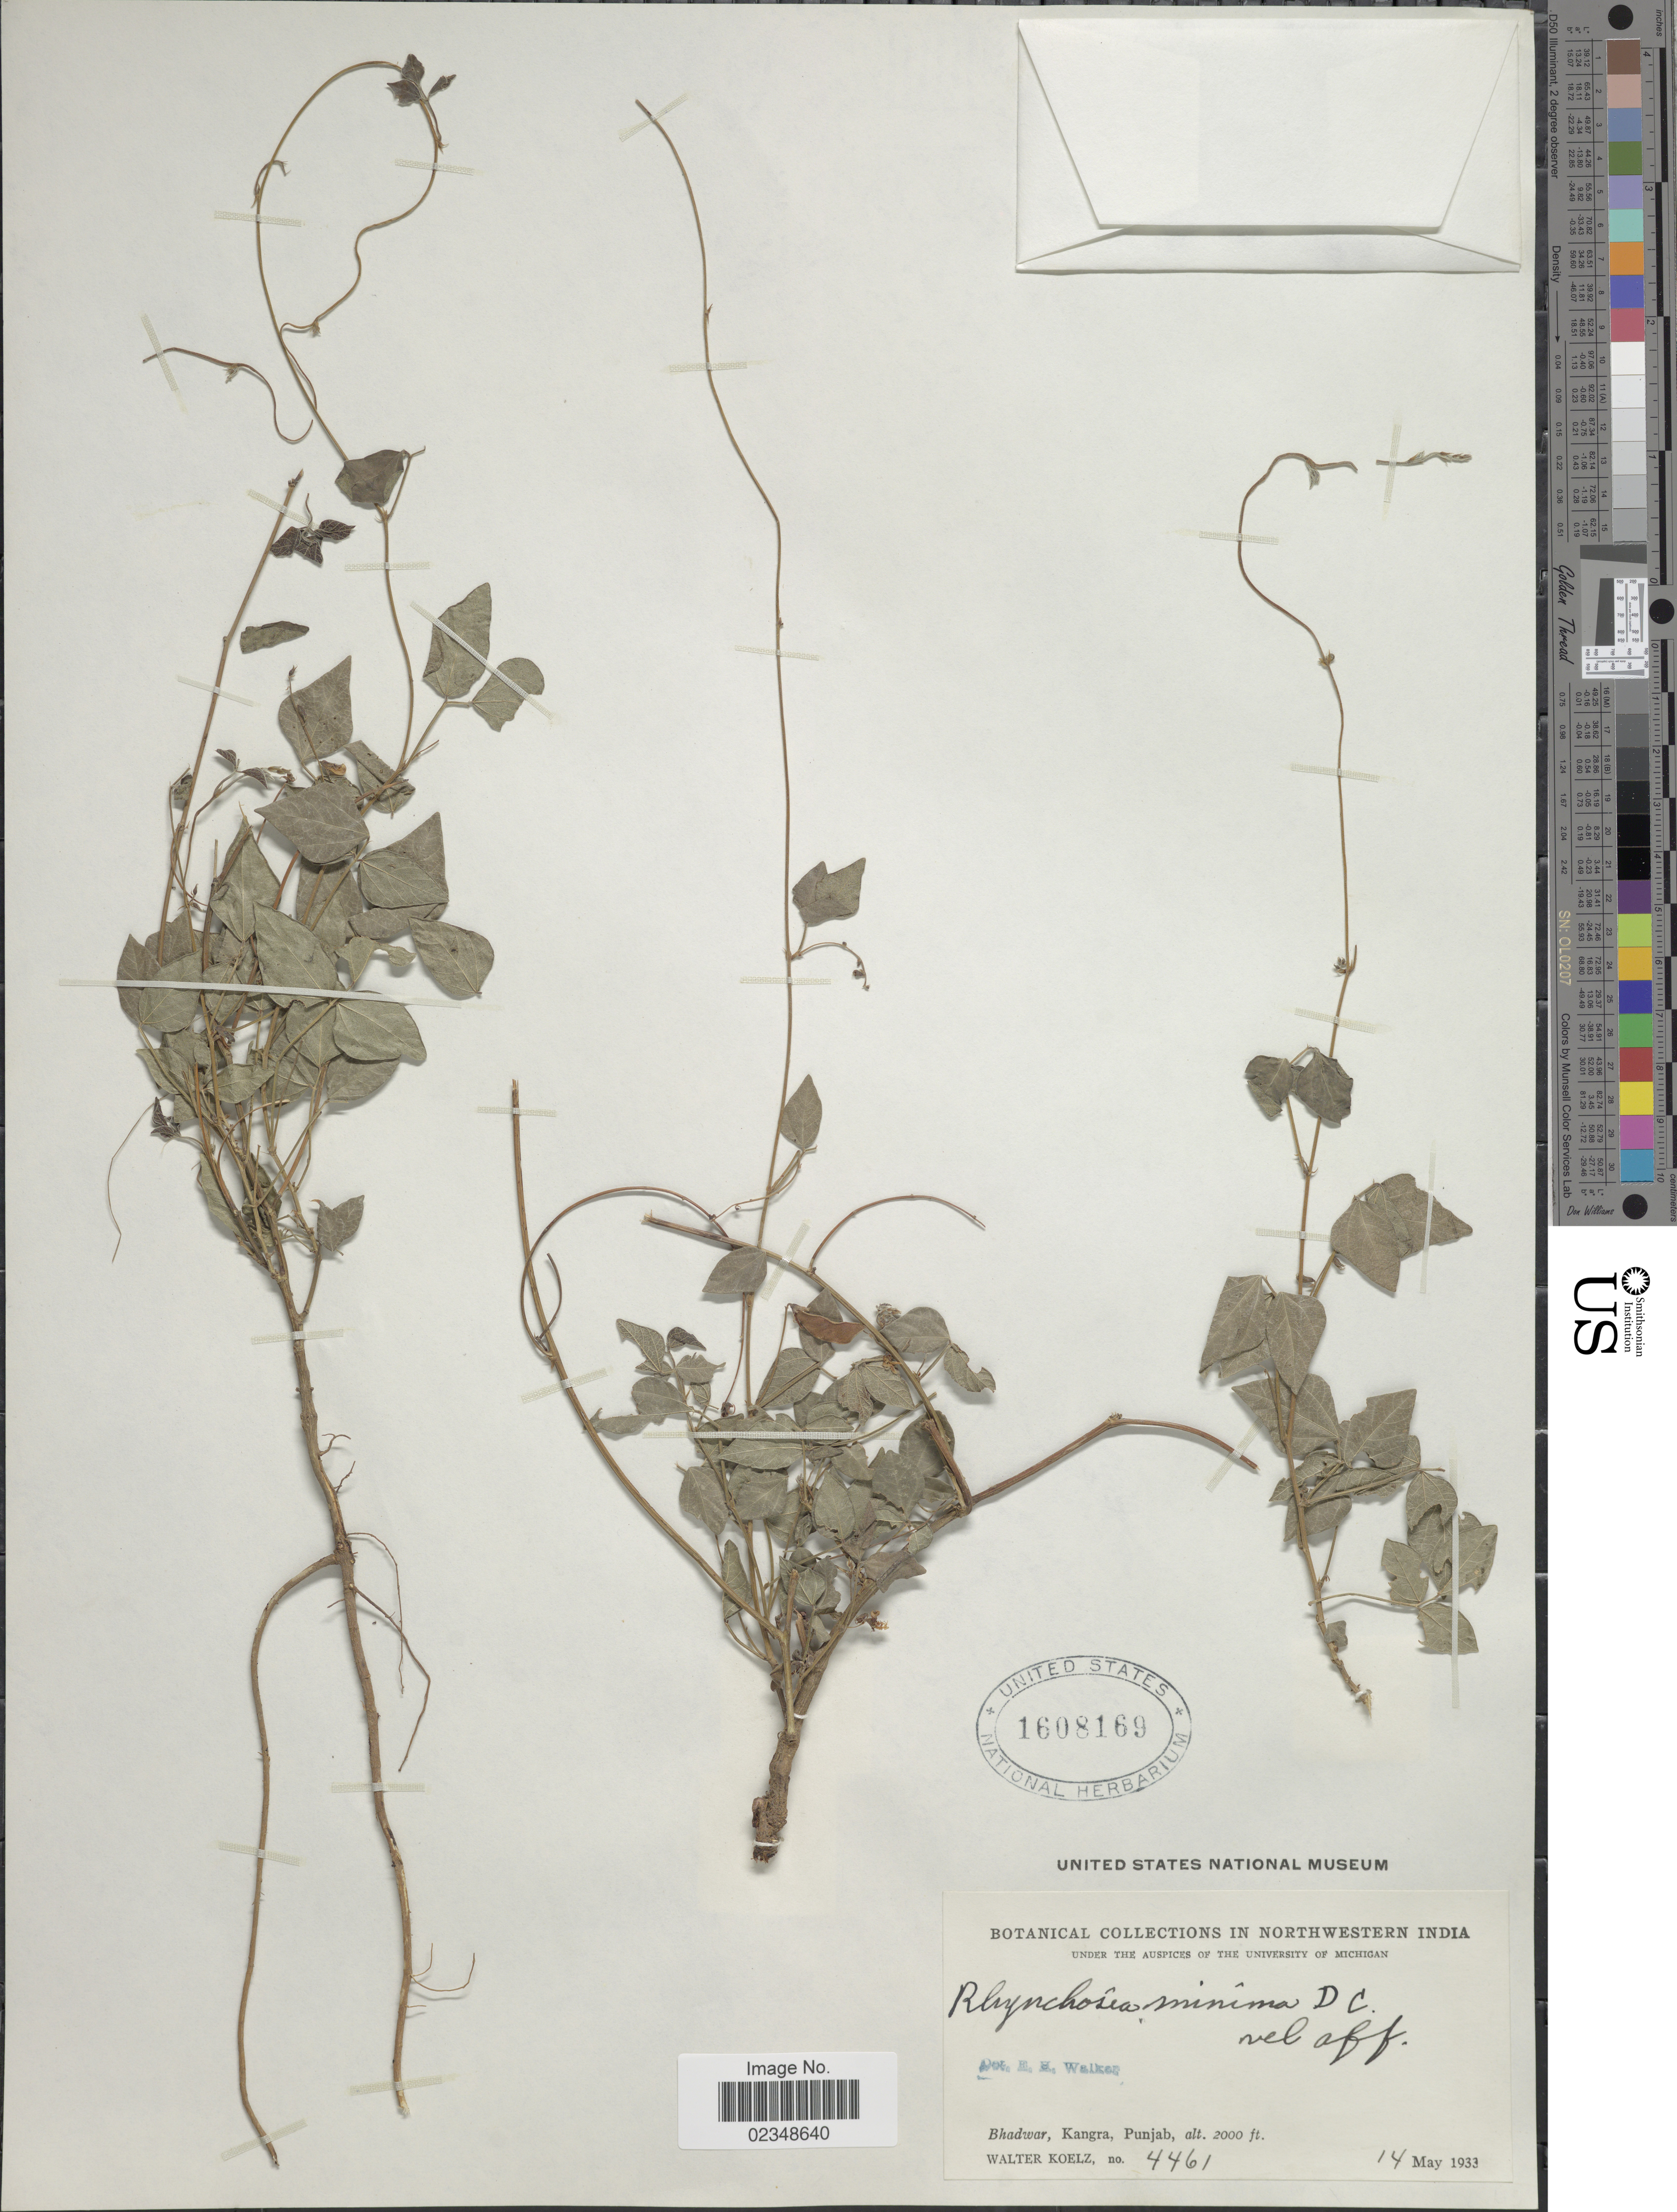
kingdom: Plantae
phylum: Tracheophyta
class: Magnoliopsida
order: Fabales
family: Fabaceae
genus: Rhynchosia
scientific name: Rhynchosia minima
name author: (L.) DC.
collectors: W. N. Koelz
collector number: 4461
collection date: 1933-05-14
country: India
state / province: Punjab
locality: Bhadwar, Kangra, Punjab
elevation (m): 610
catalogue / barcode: US 1608169